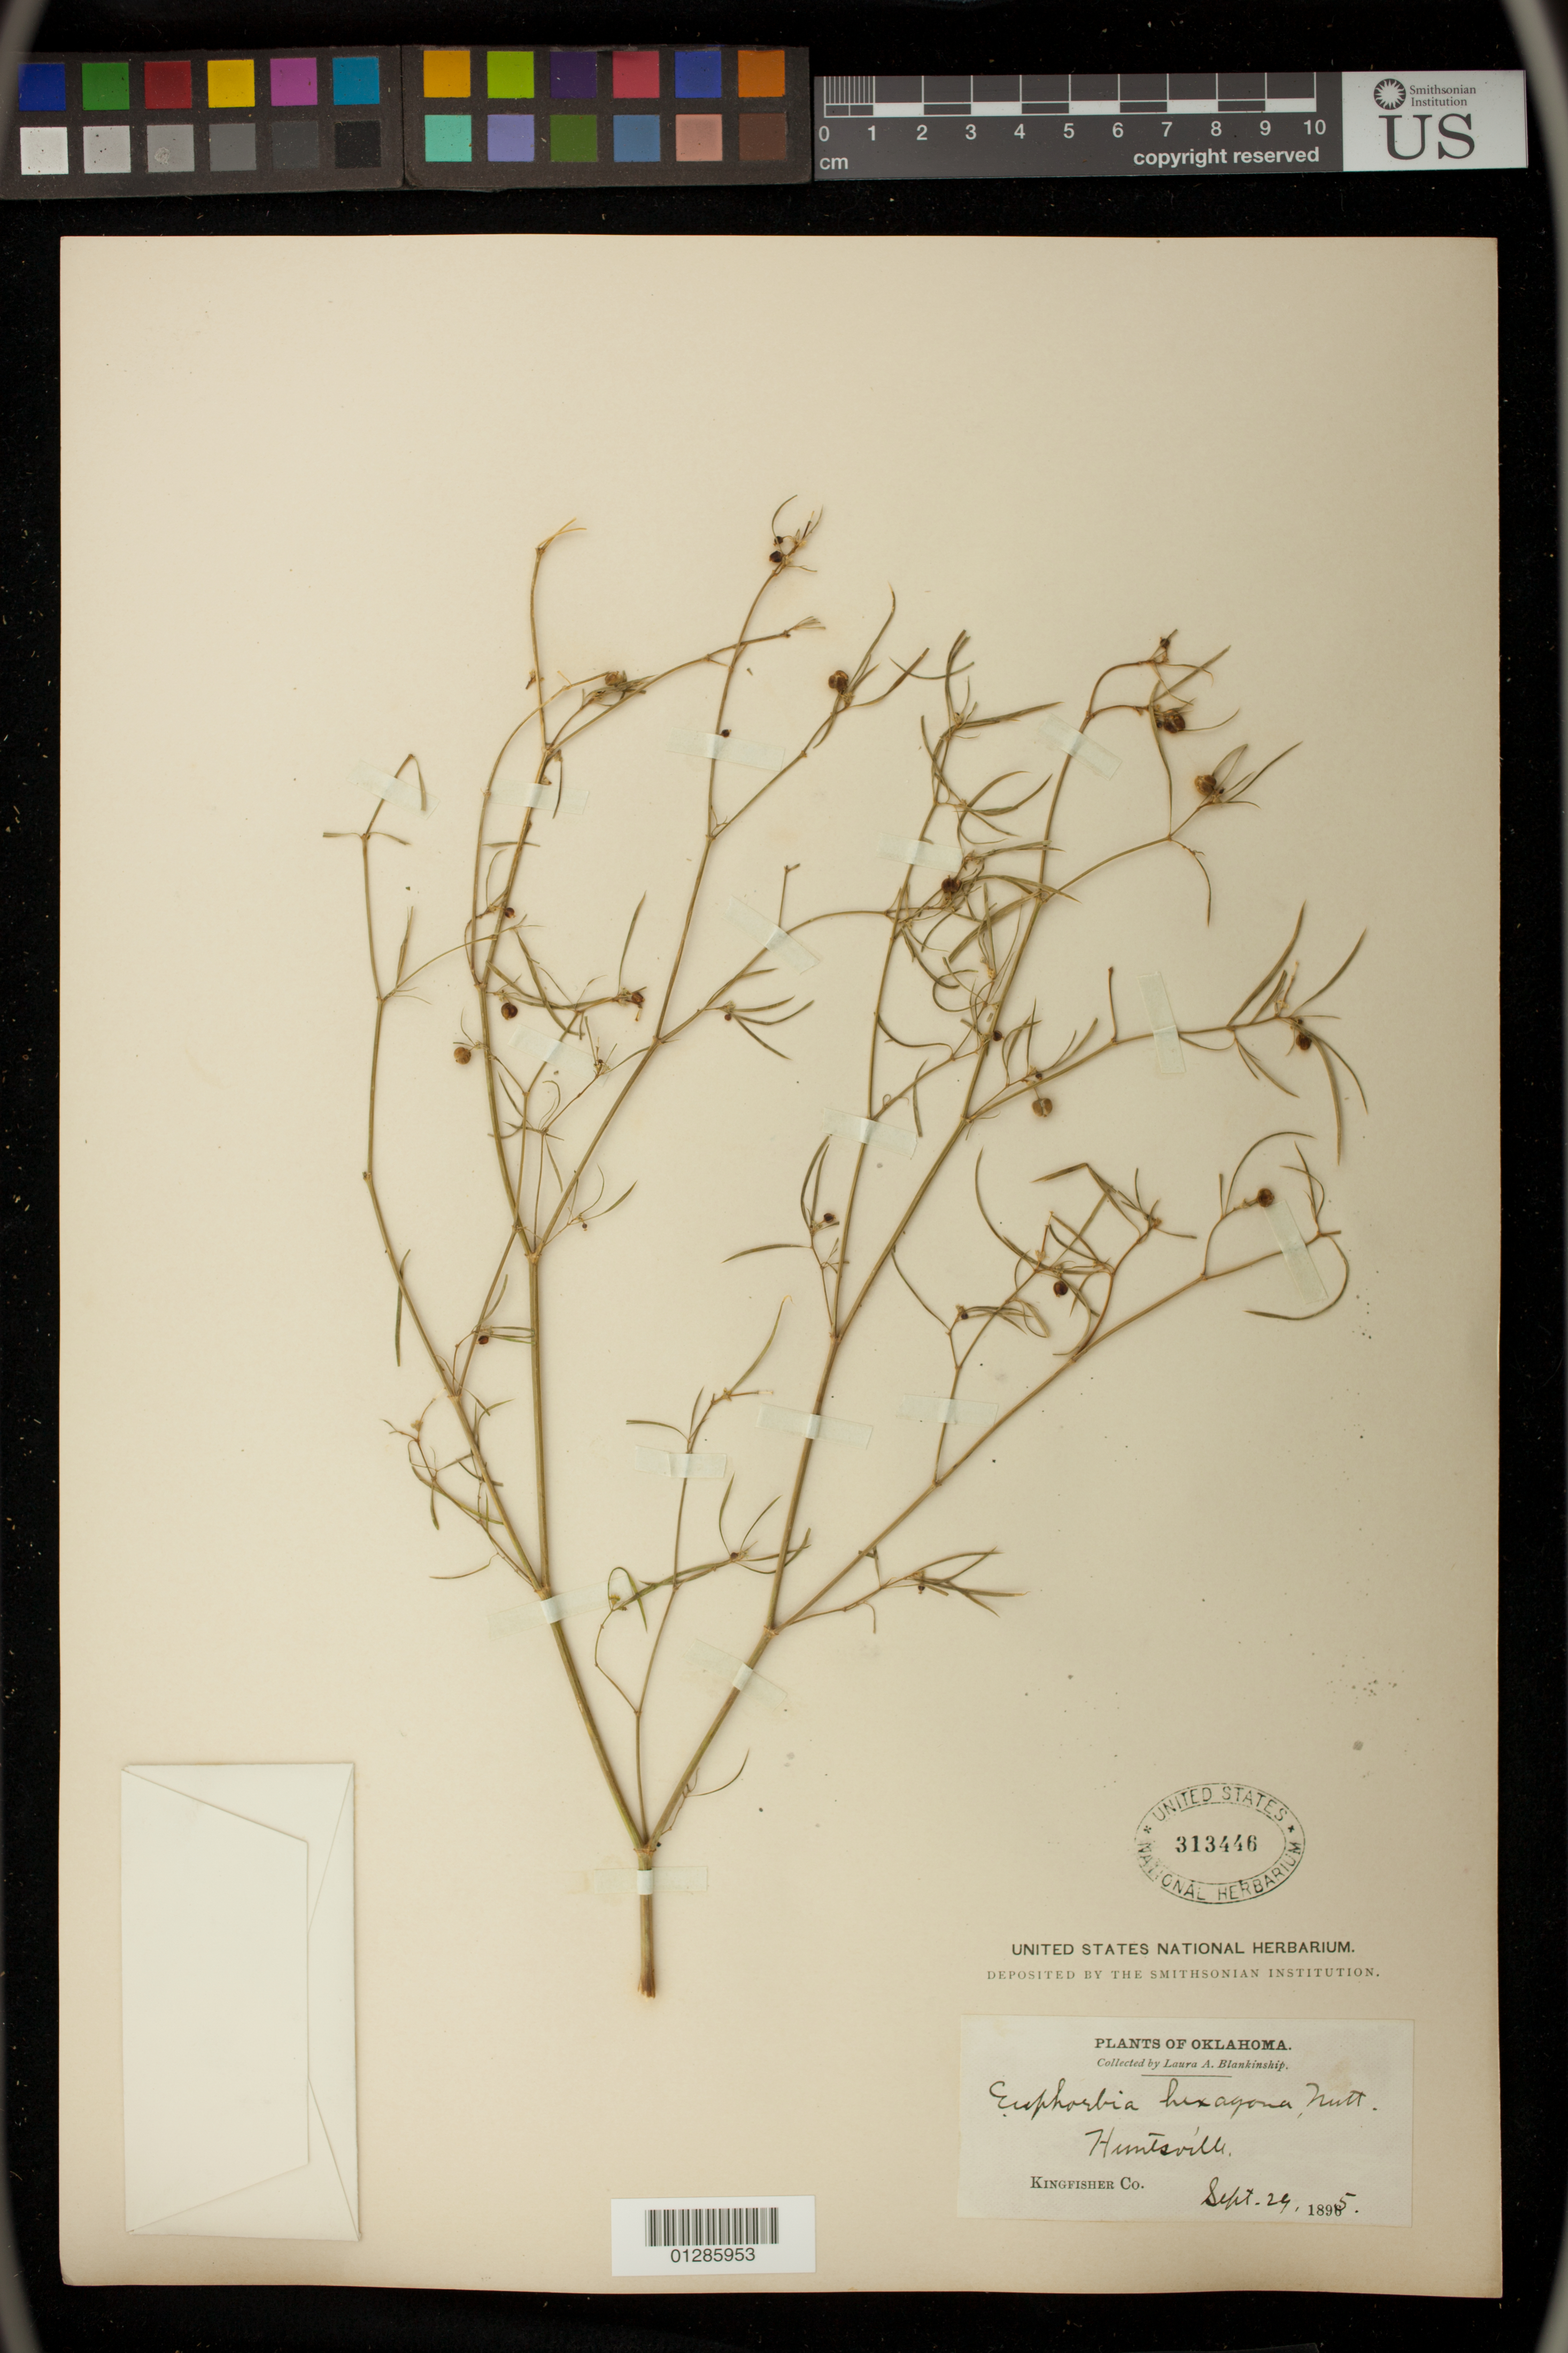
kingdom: Plantae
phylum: Tracheophyta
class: Magnoliopsida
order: Malpighiales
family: Euphorbiaceae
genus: Euphorbia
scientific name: Euphorbia hexagona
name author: Nutt. ex Spreng.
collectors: L. A. Blankinship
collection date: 1895-09-29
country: United States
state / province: Oklahoma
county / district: Kingfisher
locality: Huntsville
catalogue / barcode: US 313446